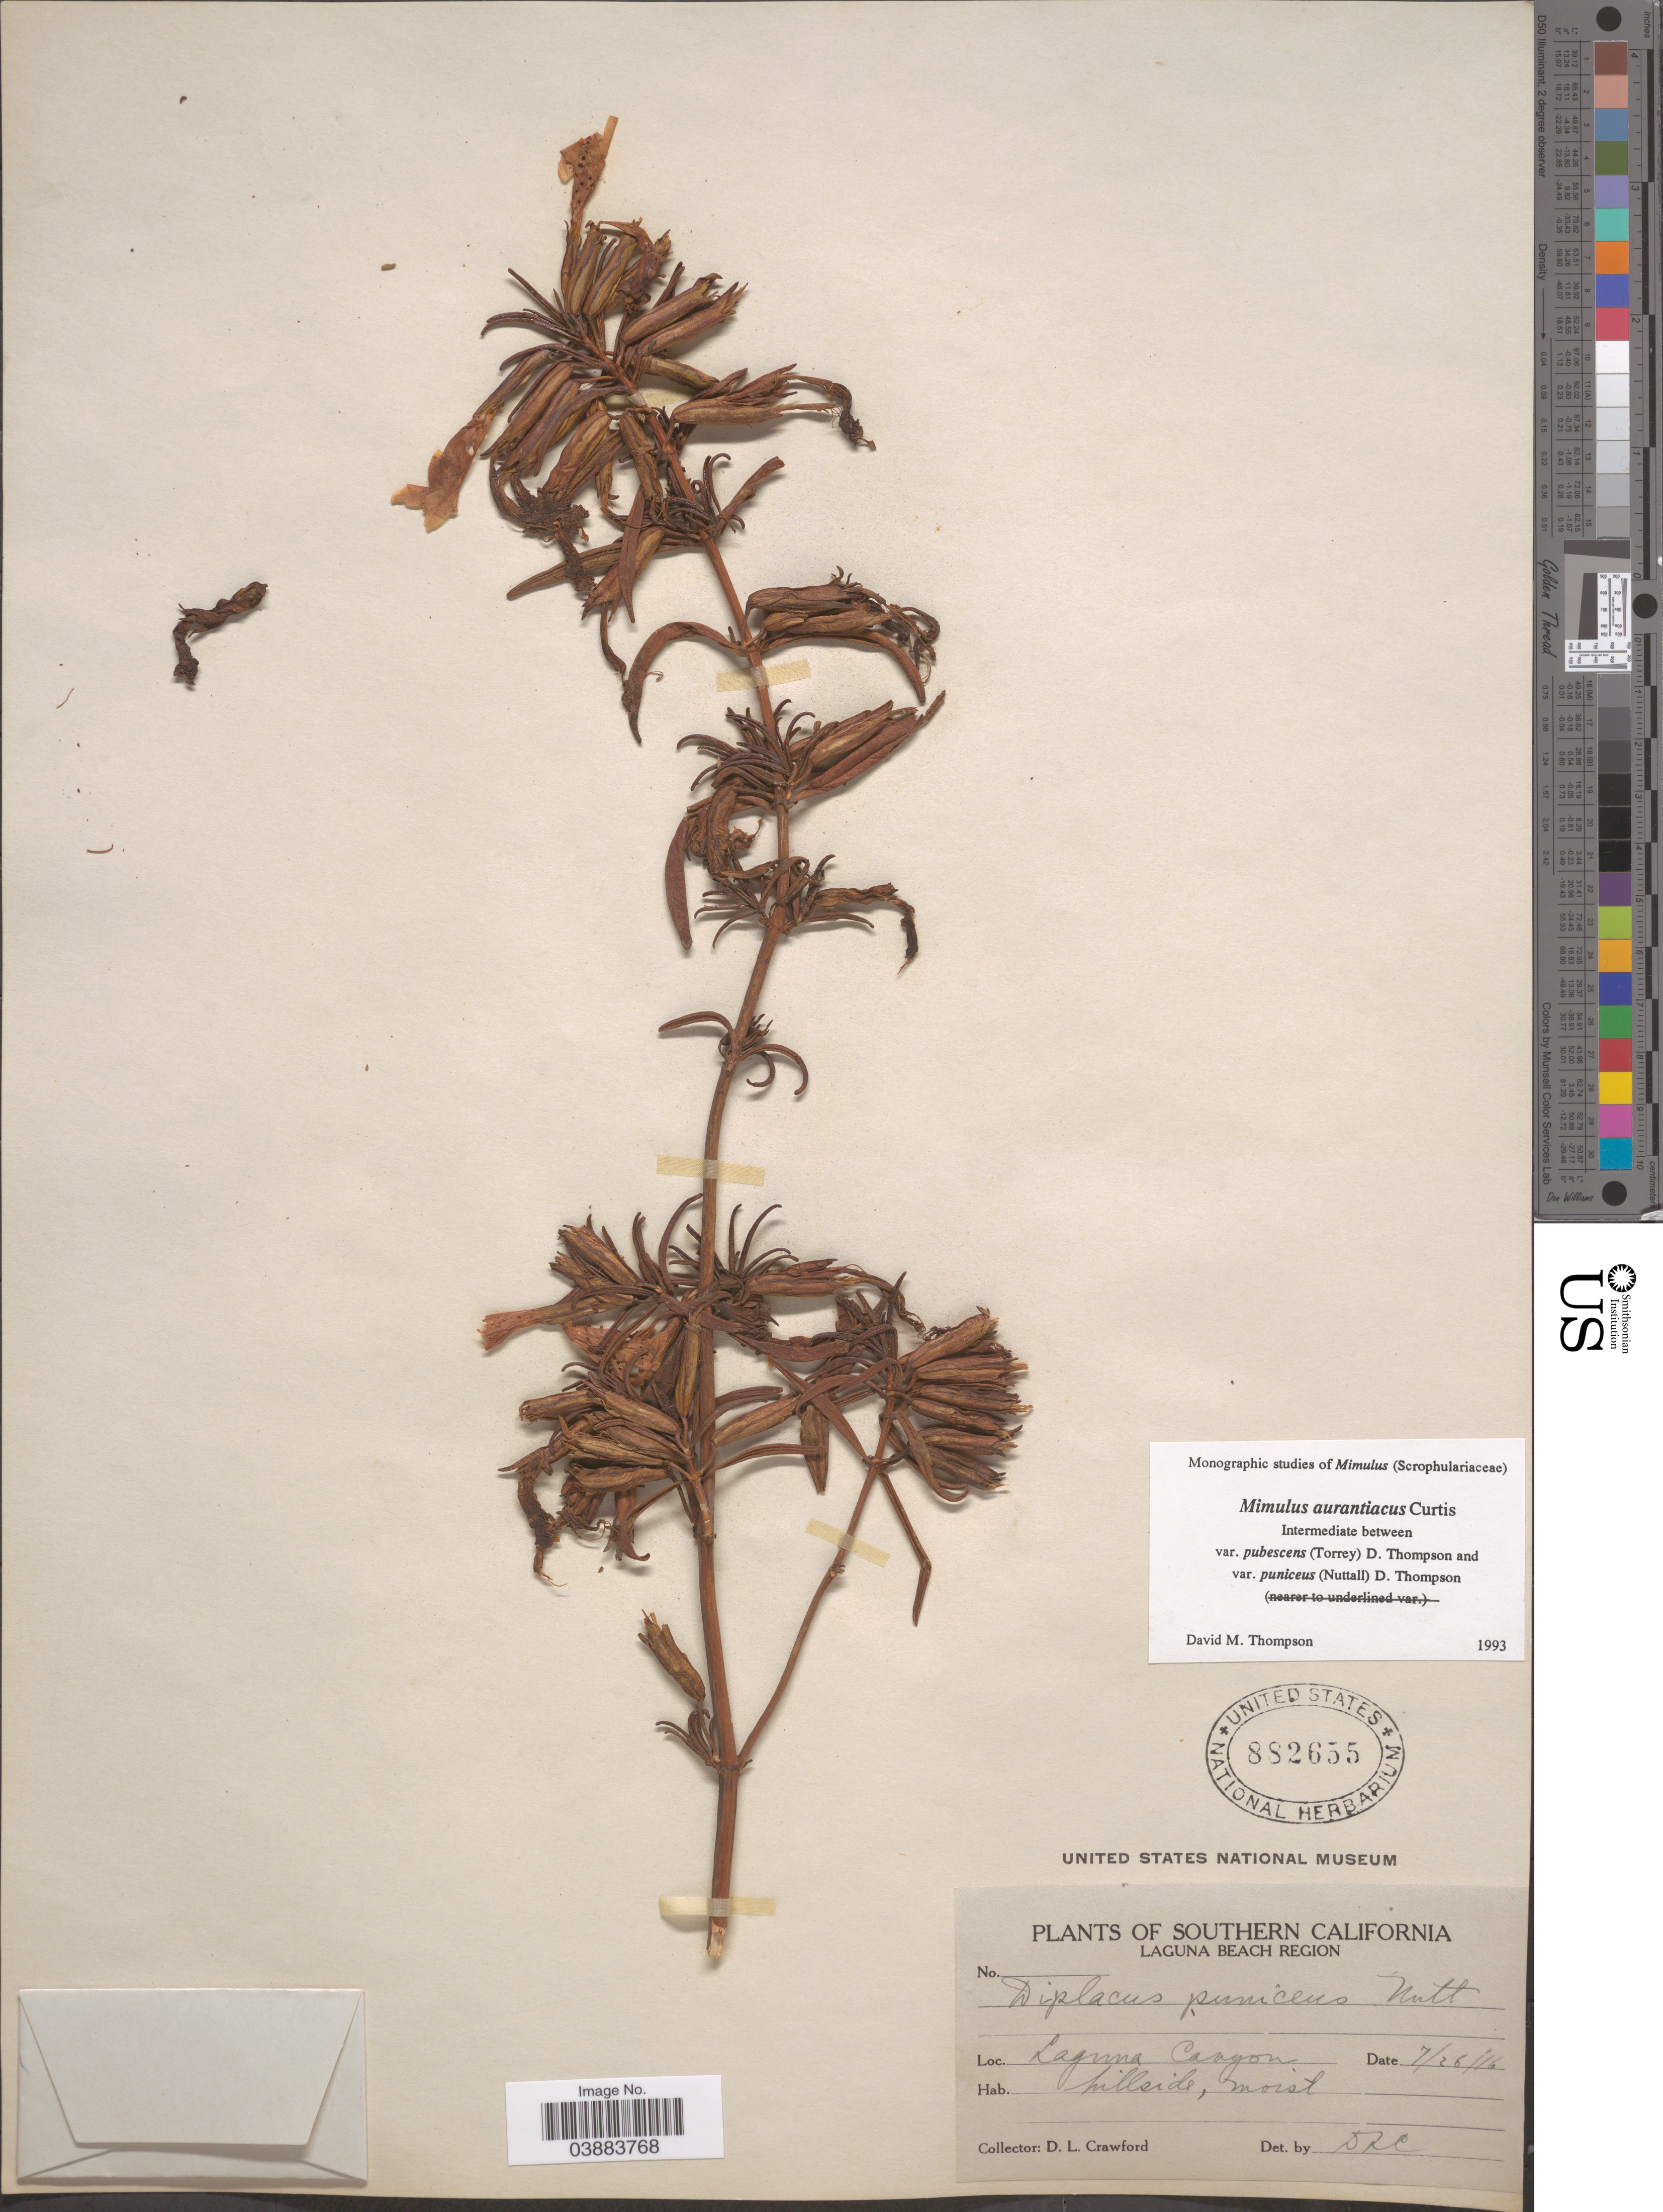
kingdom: Plantae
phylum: Tracheophyta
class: Magnoliopsida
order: Lamiales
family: Phrymaceae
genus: Diplacus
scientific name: Diplacus aurantiacus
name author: (Curtis) Jeps.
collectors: D. L. Crawford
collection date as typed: Transcribed d/m/y: 26/7/16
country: United States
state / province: California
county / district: Orange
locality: Southern California. Laguna Beach Region. Laguna Canyon.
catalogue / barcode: US 882655